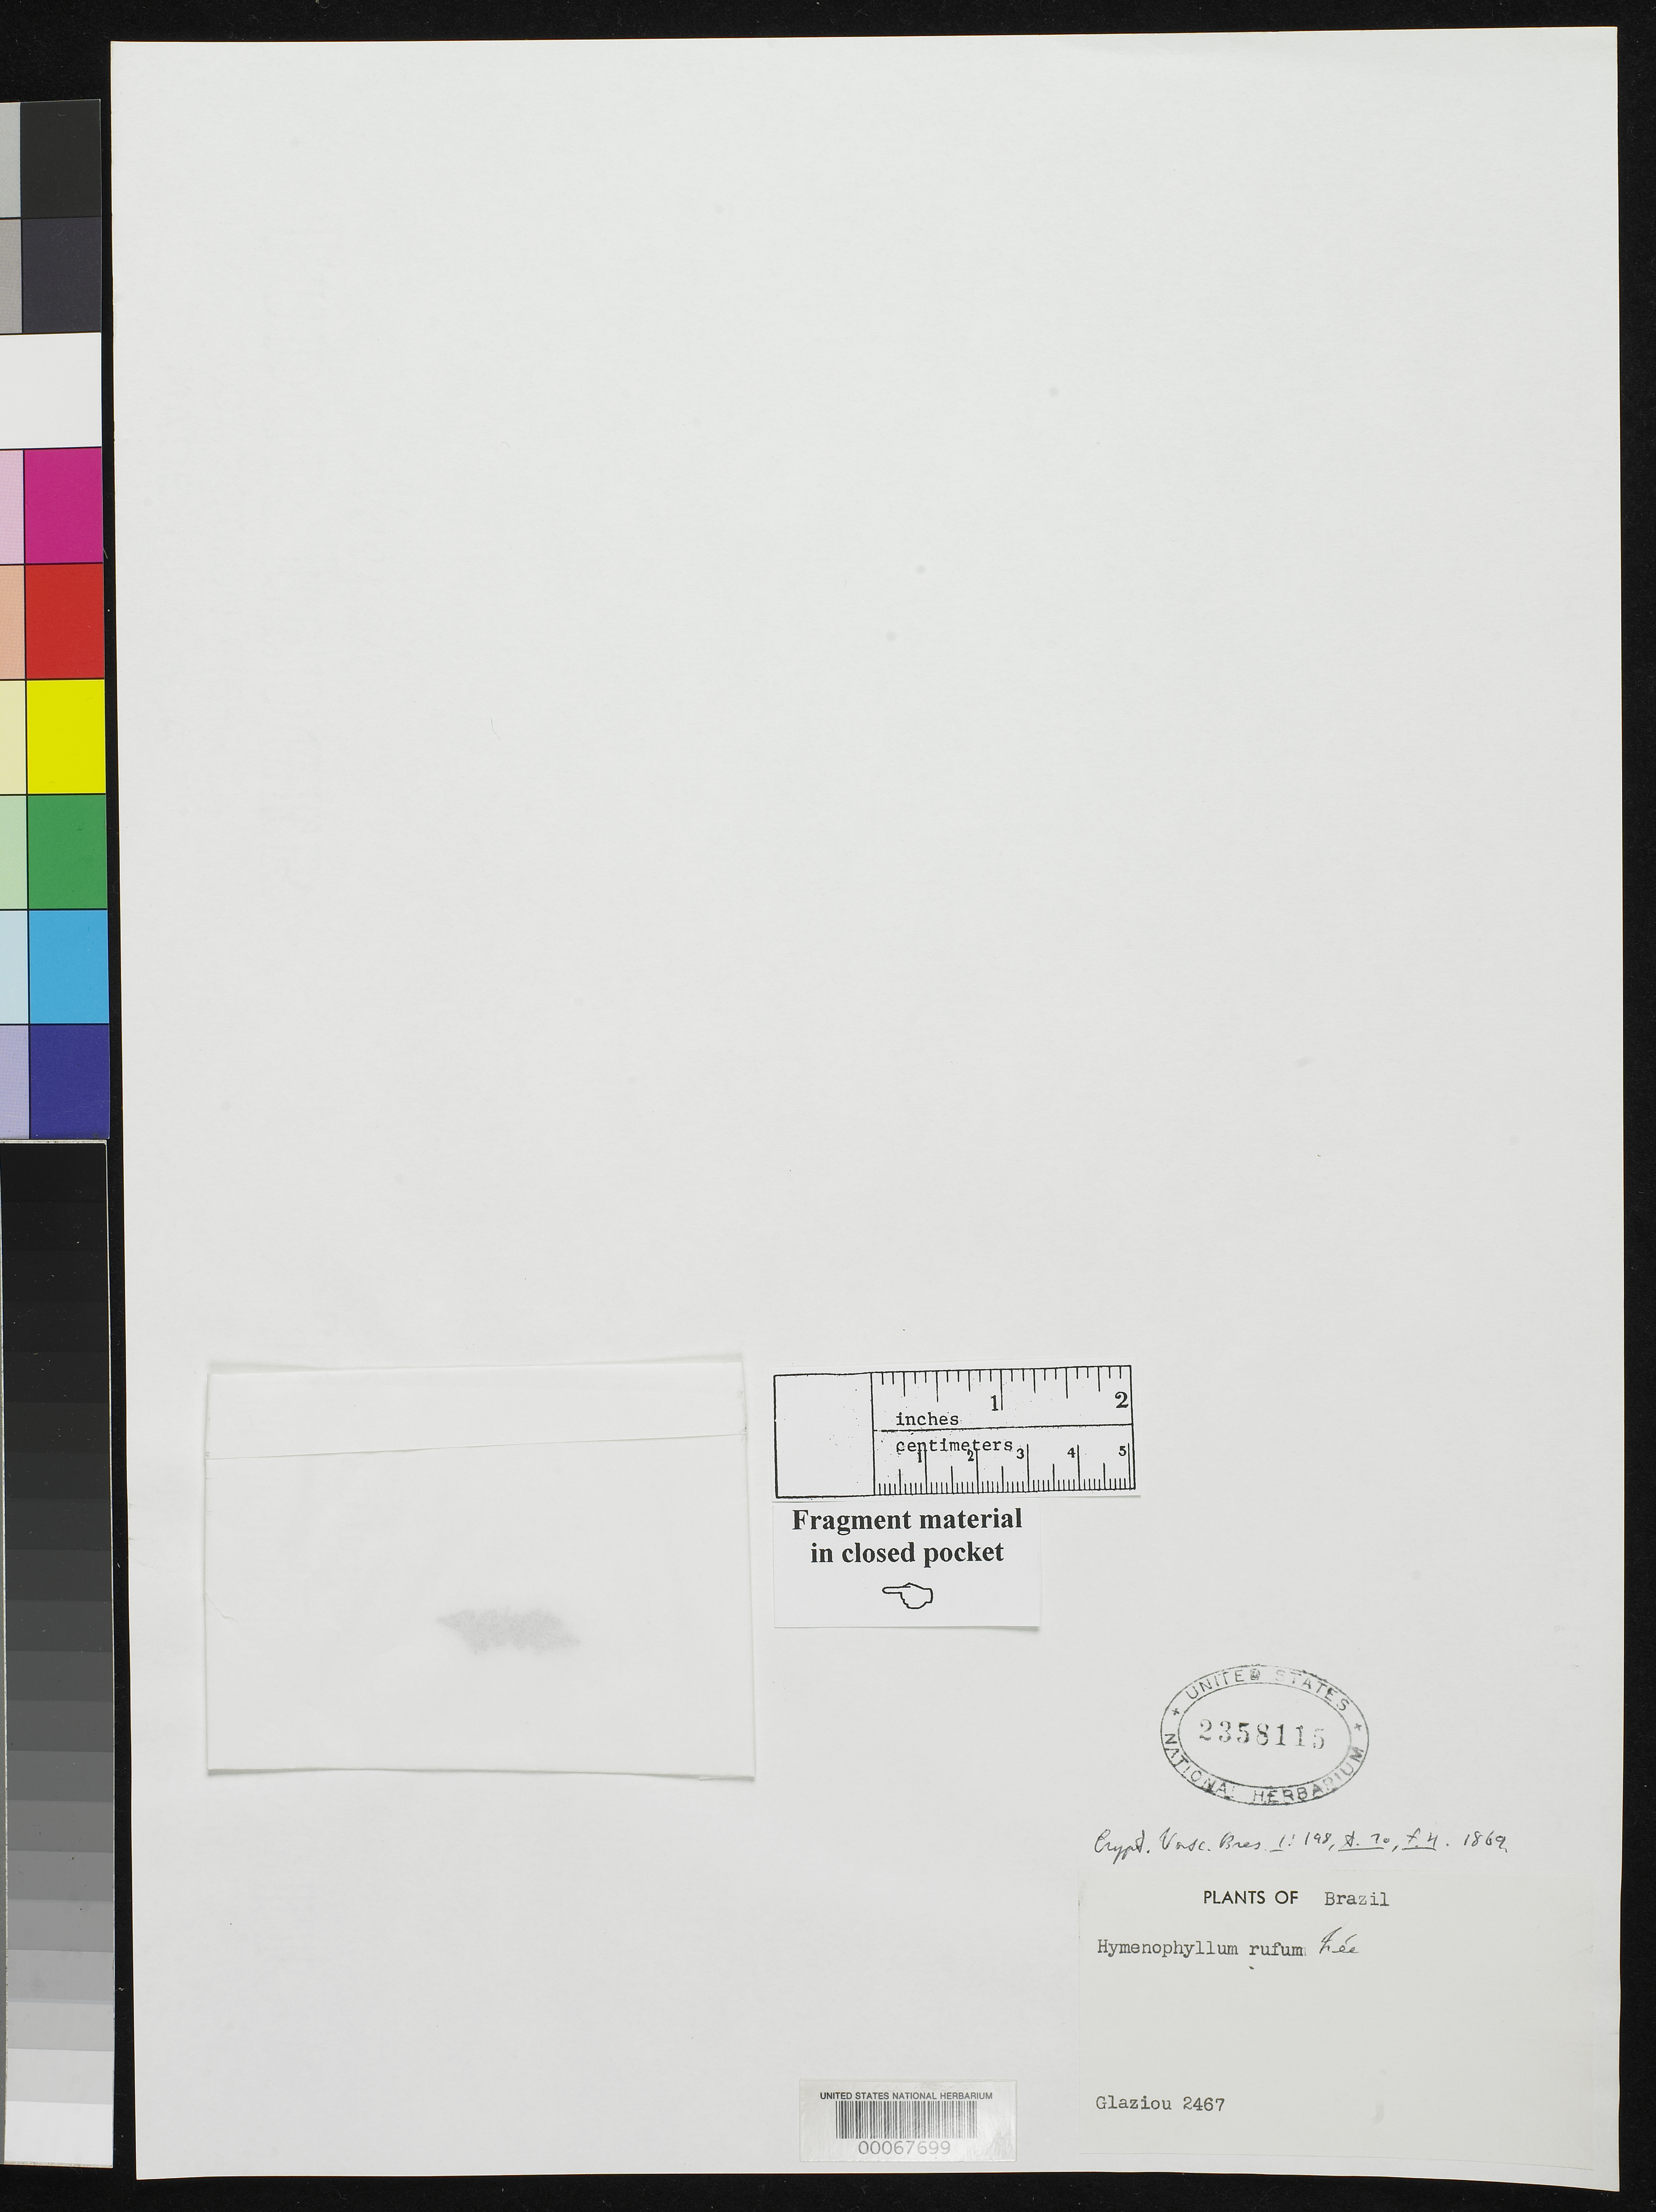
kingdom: Plantae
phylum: Tracheophyta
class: Polypodiopsida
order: Hymenophyllales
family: Hymenophyllaceae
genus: Hymenophyllum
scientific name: Hymenophyllum rufum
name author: Fée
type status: Type Fragment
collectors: A. F. M. Glaziou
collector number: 2467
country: Brazil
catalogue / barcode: US 2358115